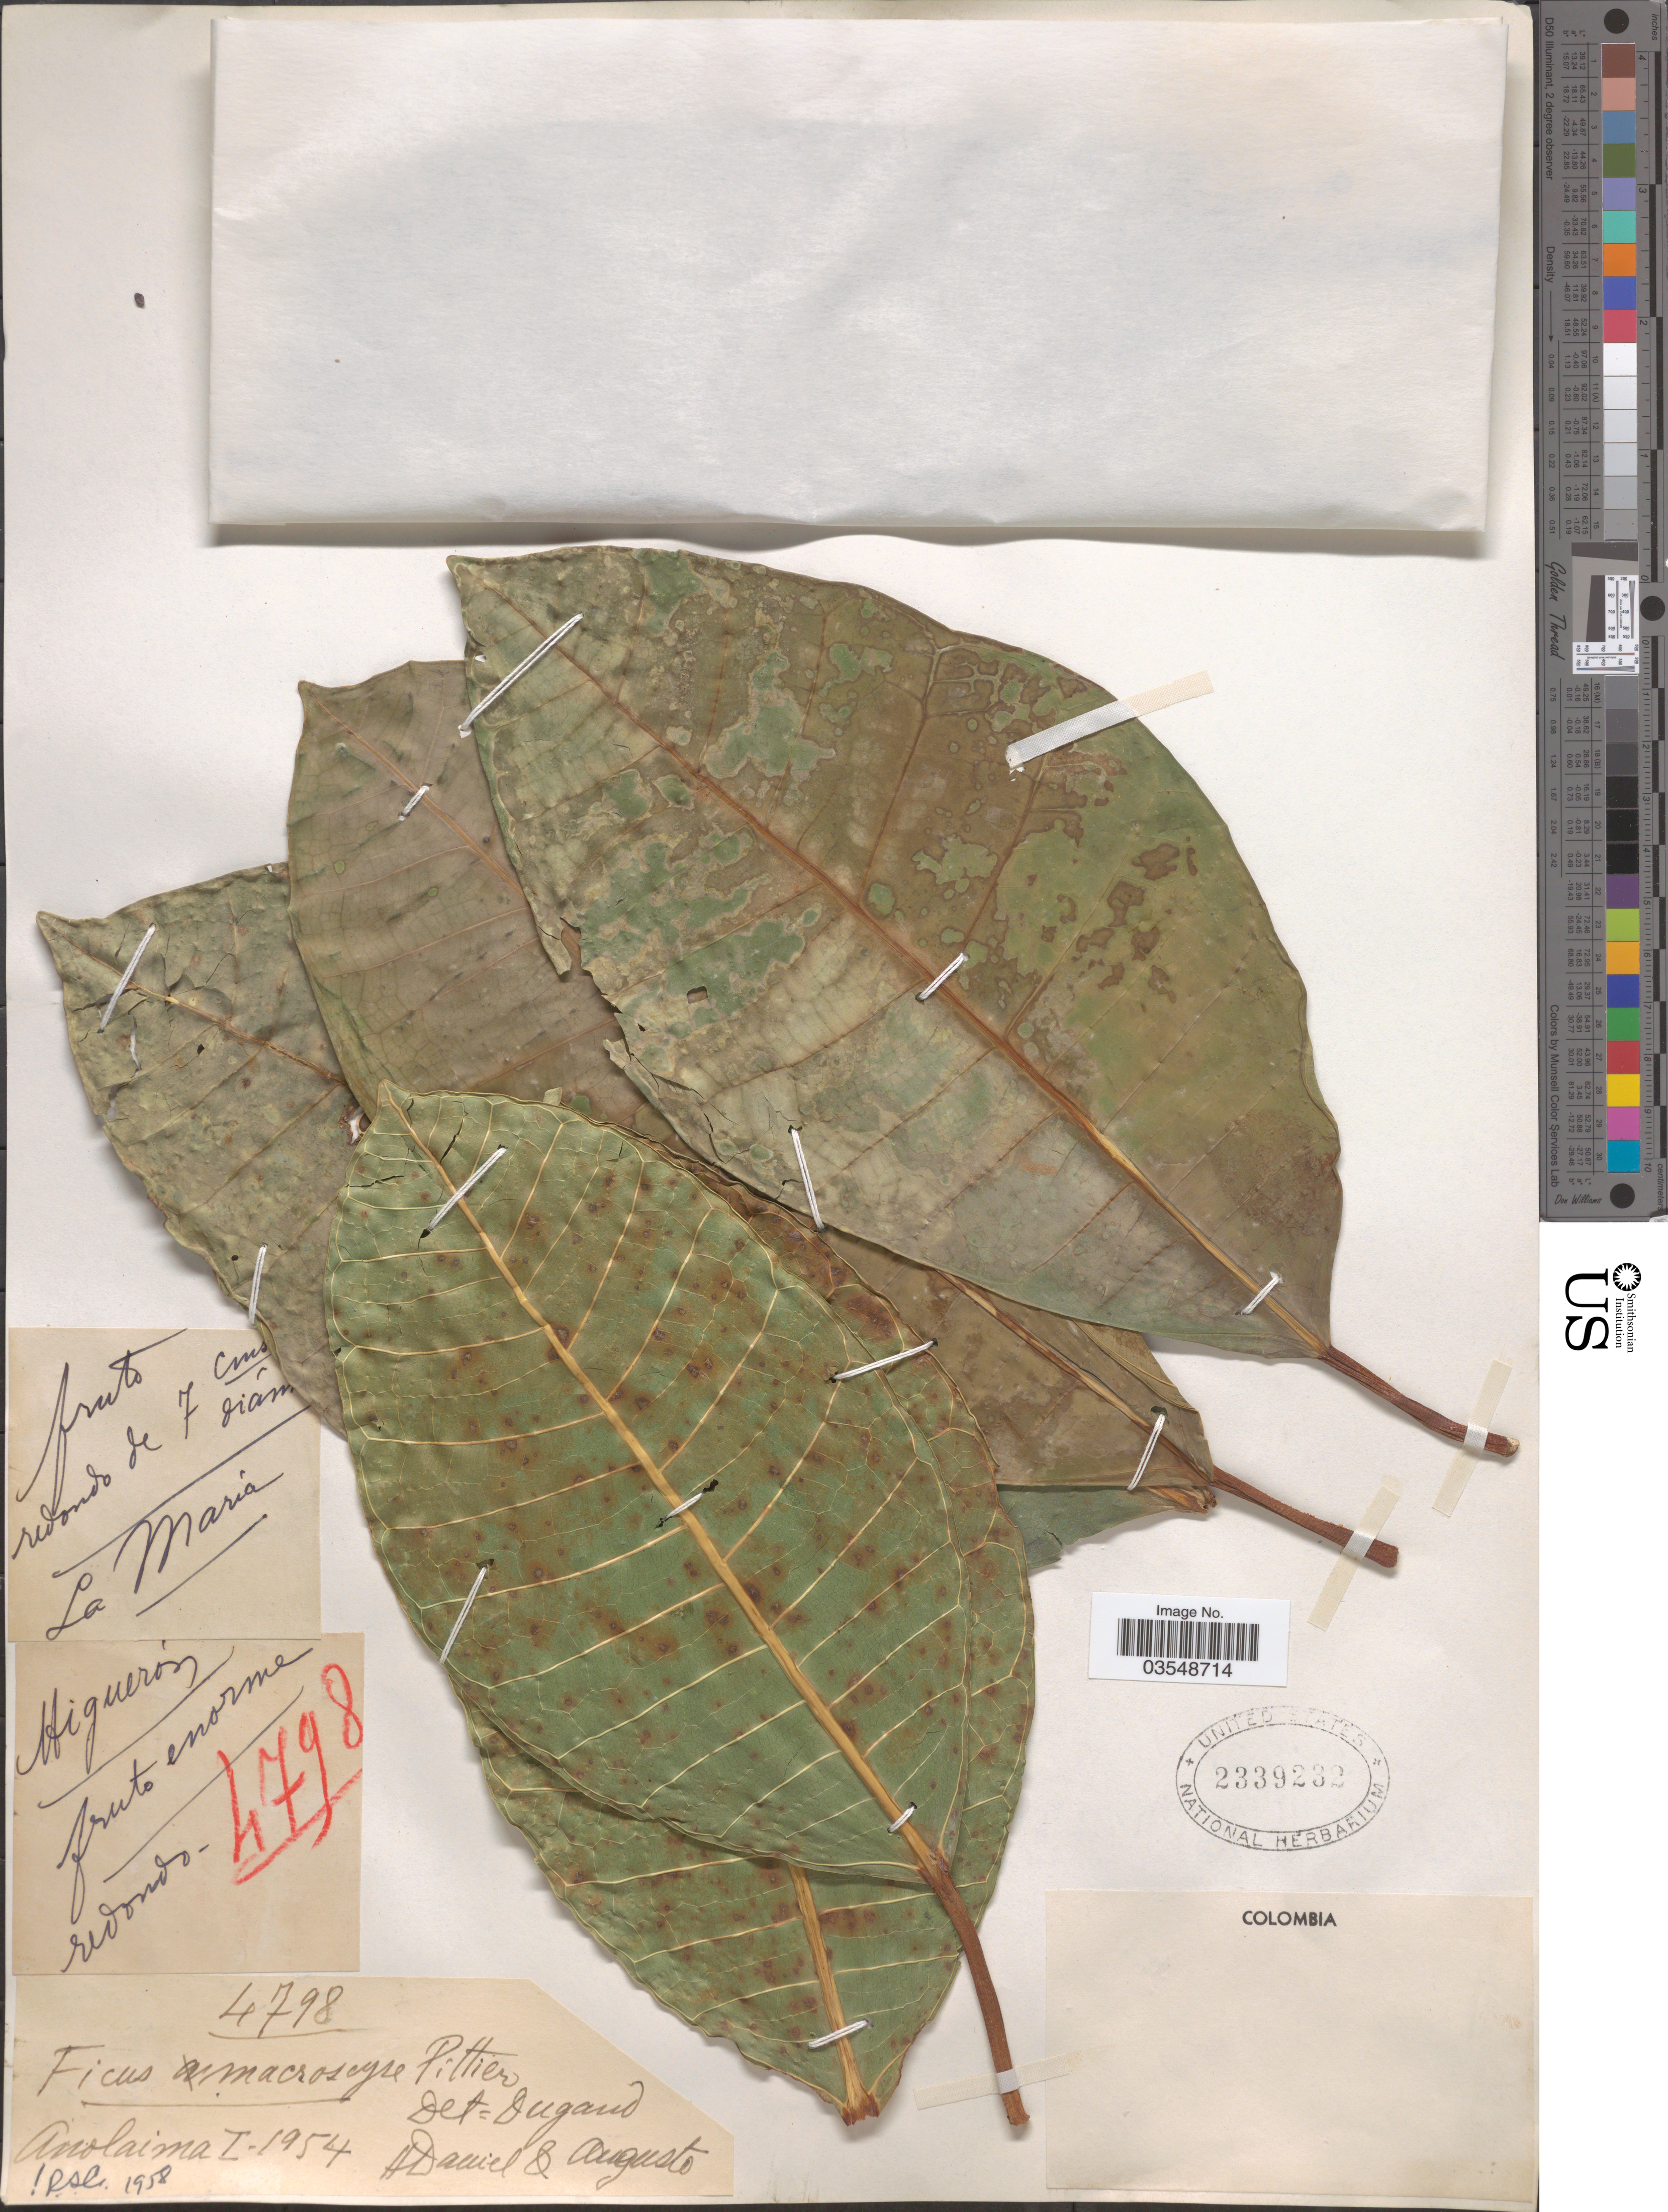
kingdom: Plantae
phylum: Tracheophyta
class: Magnoliopsida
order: Rosales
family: Moraceae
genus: Ficus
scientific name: Ficus macrosyce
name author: Pittier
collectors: H. Daniel & -. Augusto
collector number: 4798?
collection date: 1954-01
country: Colombia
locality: La Maria. Anolaima. [unsure placement]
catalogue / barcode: US 2339232